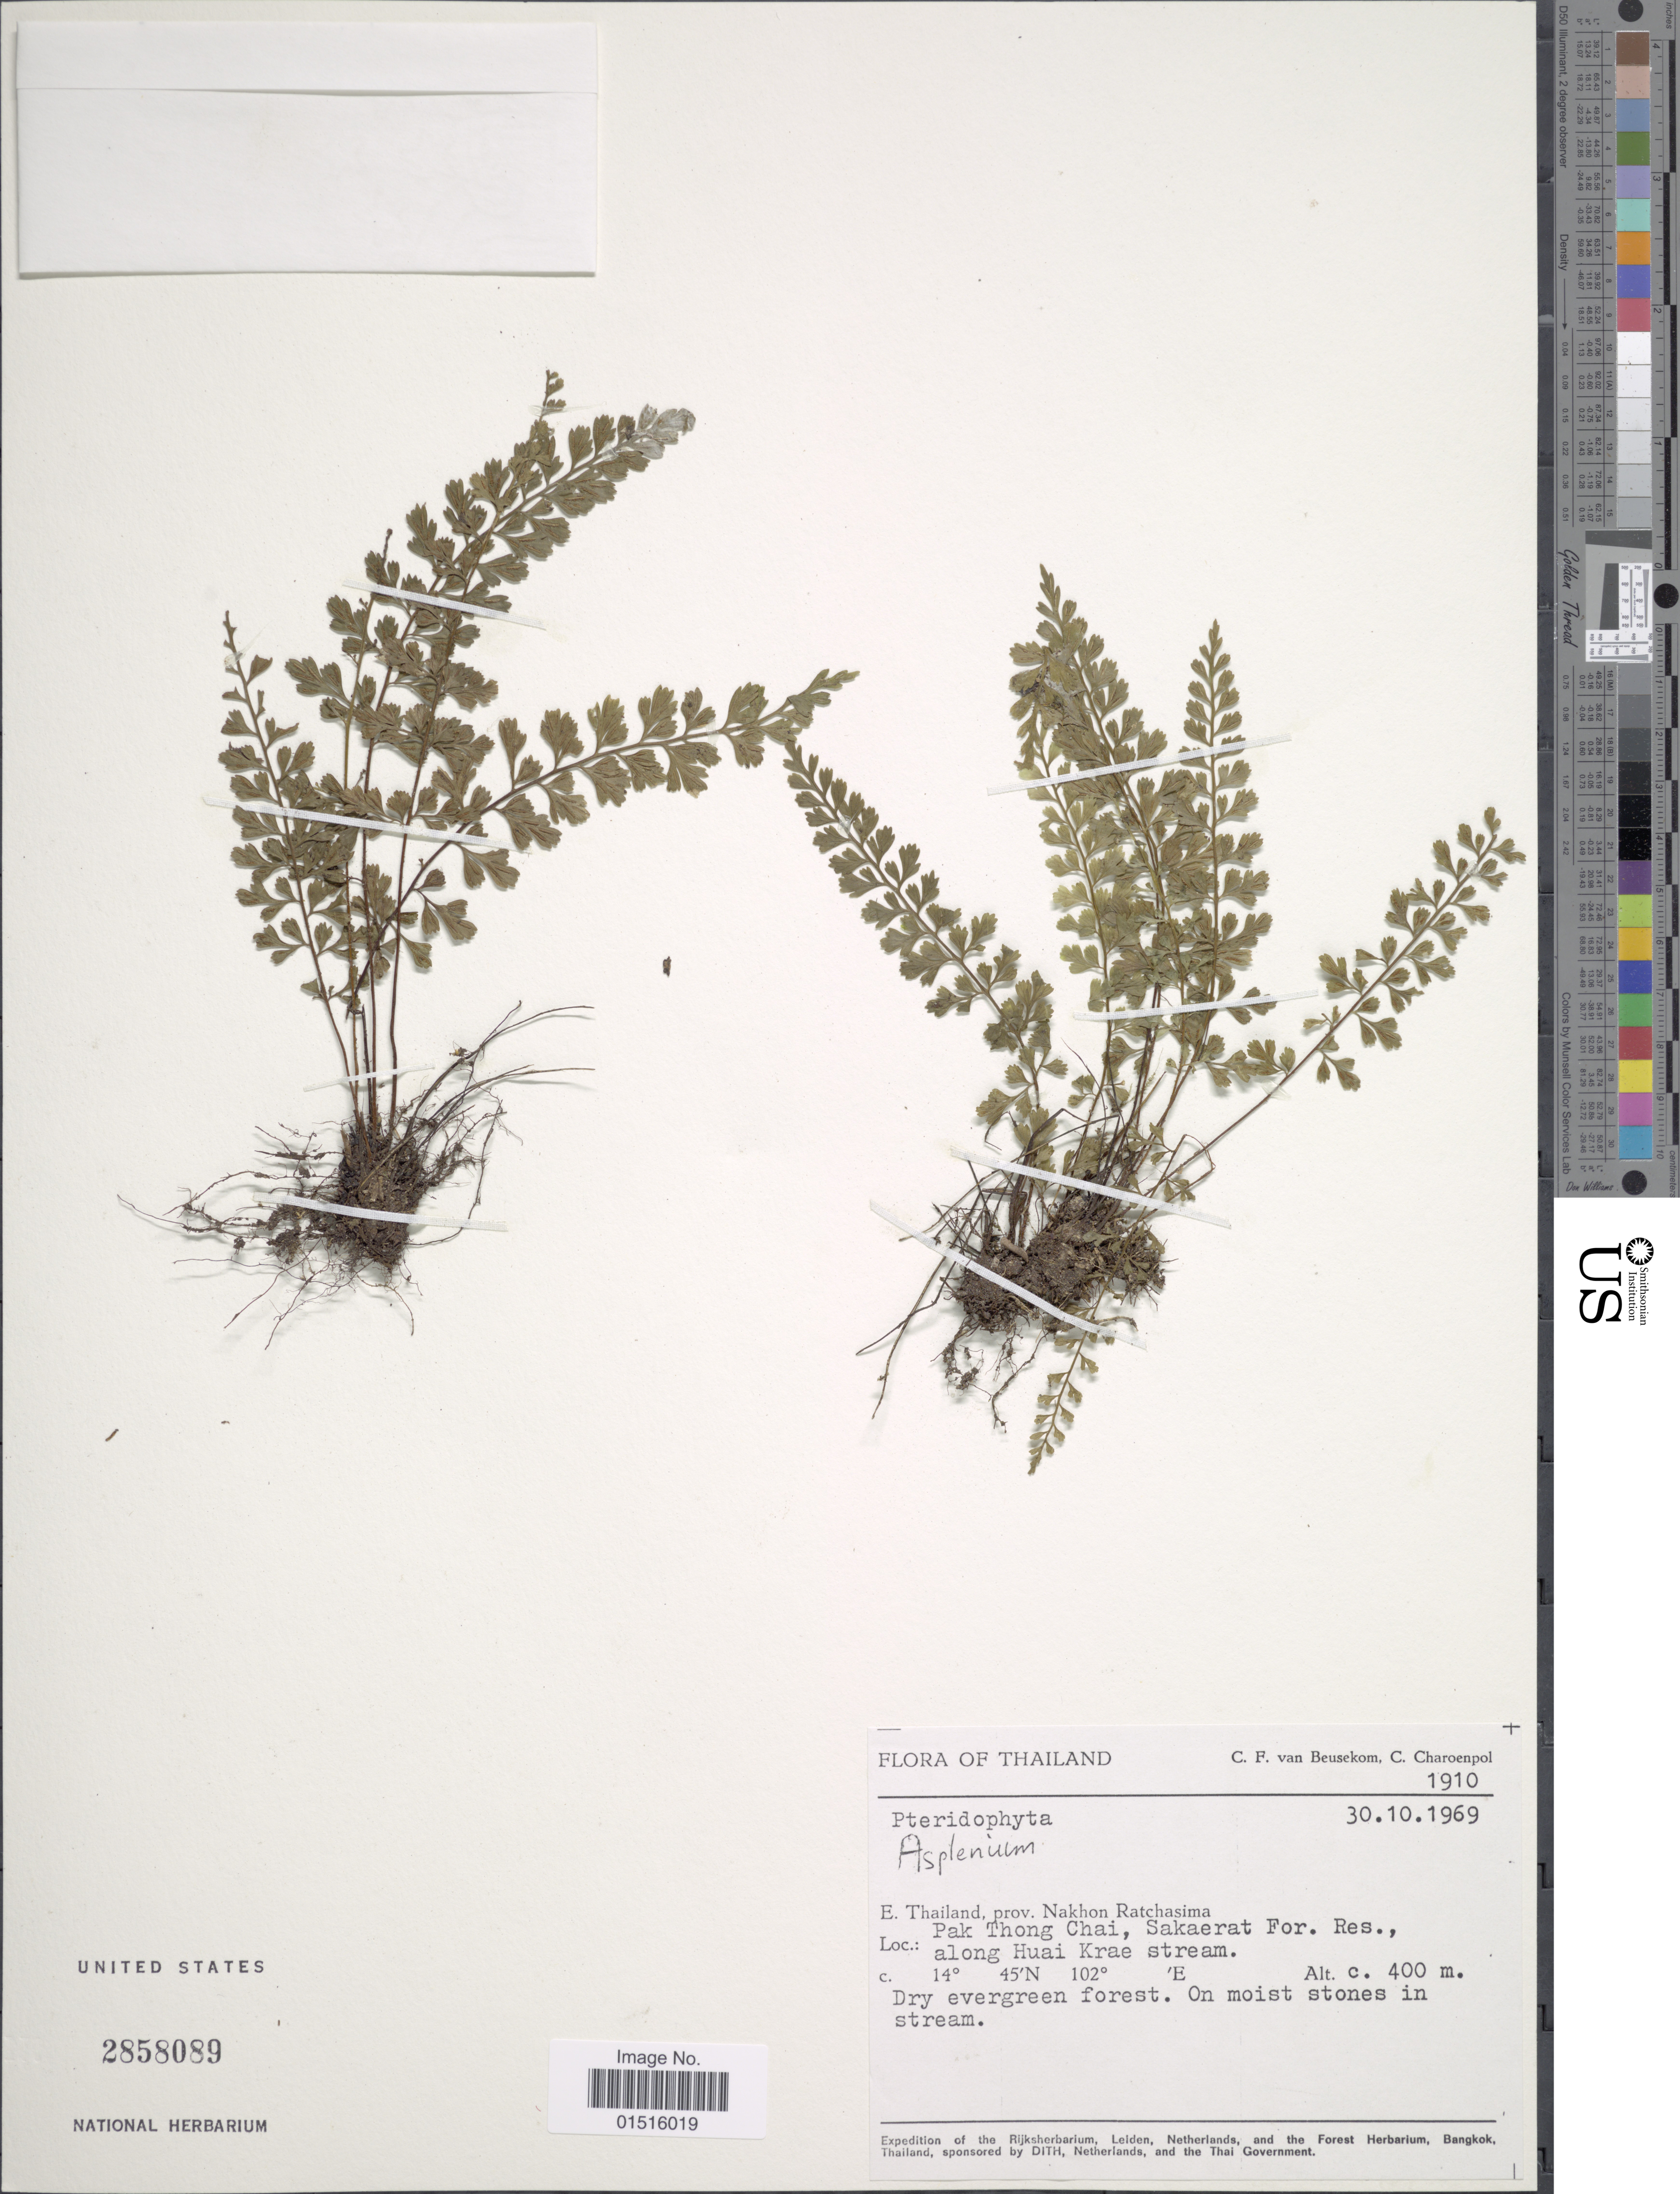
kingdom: Plantae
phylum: Tracheophyta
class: Polypodiopsida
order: Polypodiales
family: Aspleniaceae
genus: Asplenium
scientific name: Asplenium sp.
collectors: C. F. Beusekom & C. Charoenphol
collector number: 1910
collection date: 1969-10-30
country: Thailand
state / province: Nakhon Ratchasima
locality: E. Thailand, Pak Tjong Chai, Sakaerat For. Res., along Huao Krae stream.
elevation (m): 400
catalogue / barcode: US 2858089